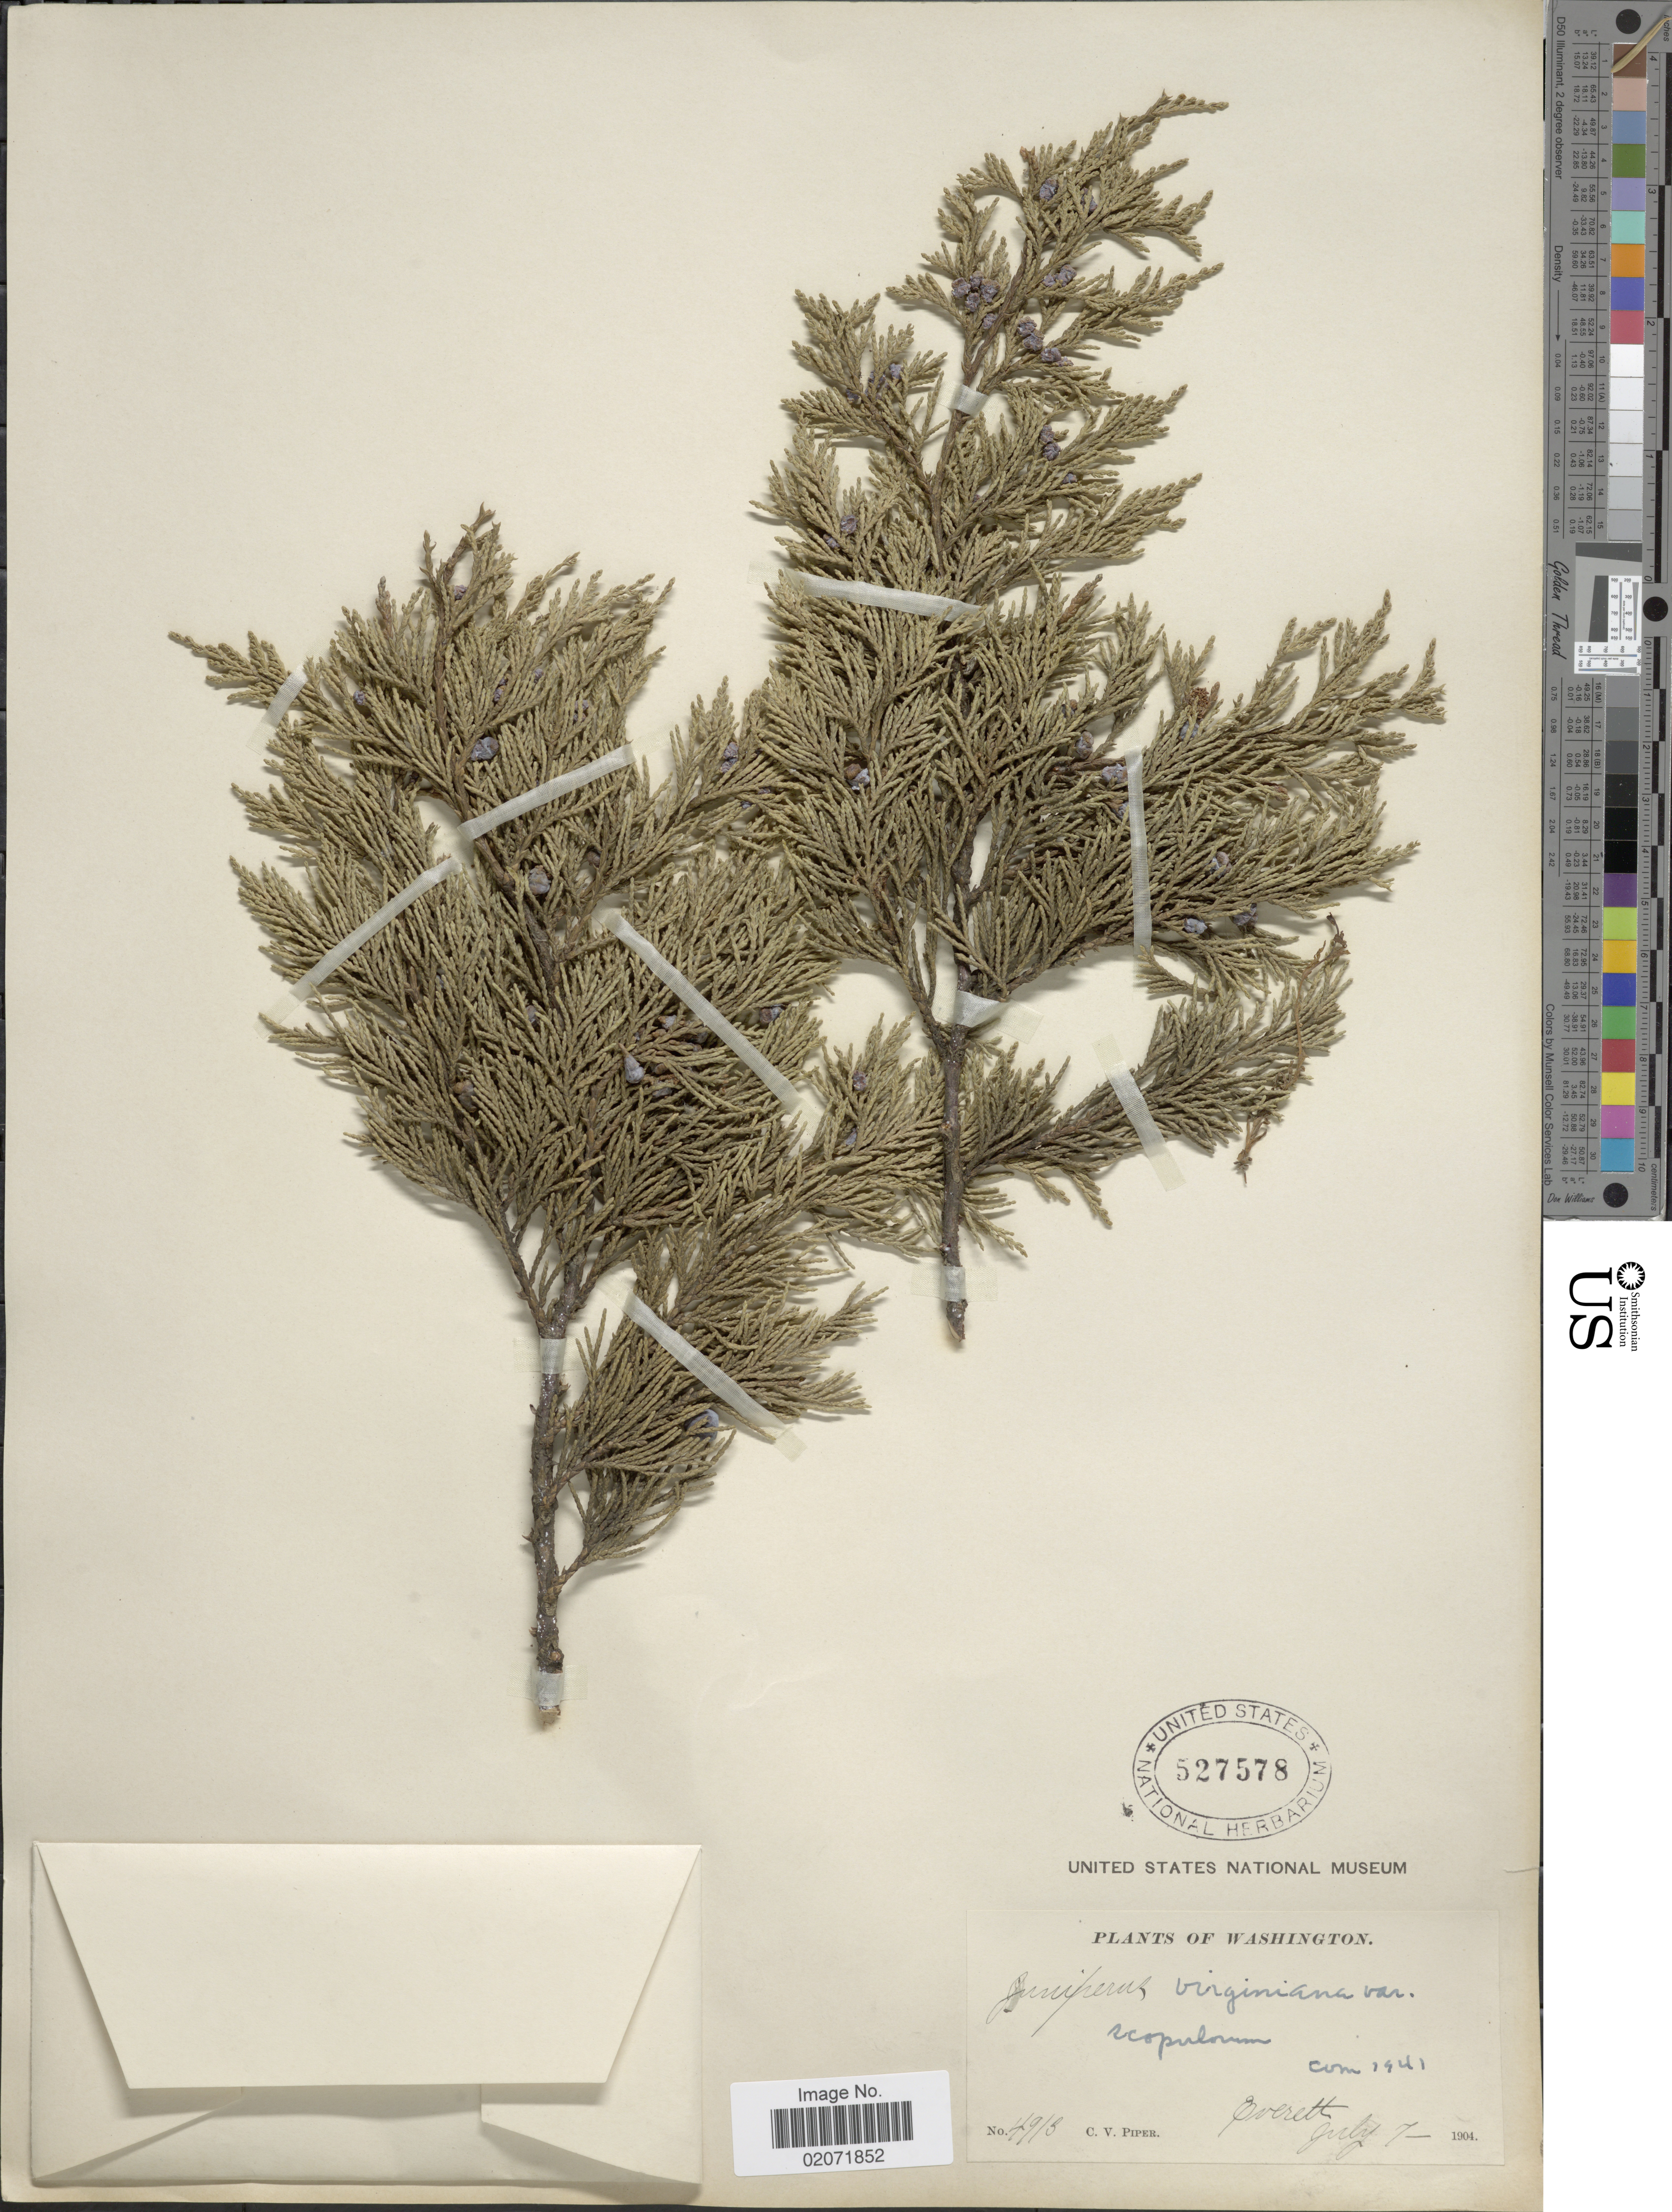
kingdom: Plantae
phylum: Tracheophyta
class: Pinopsida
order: Pinales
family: Cupressaceae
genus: Juniperus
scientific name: Juniperus scopulorum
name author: Sarg.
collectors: C. V. Piper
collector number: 4913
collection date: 1904-07-07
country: United States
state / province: Washington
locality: Everett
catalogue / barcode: US 527578